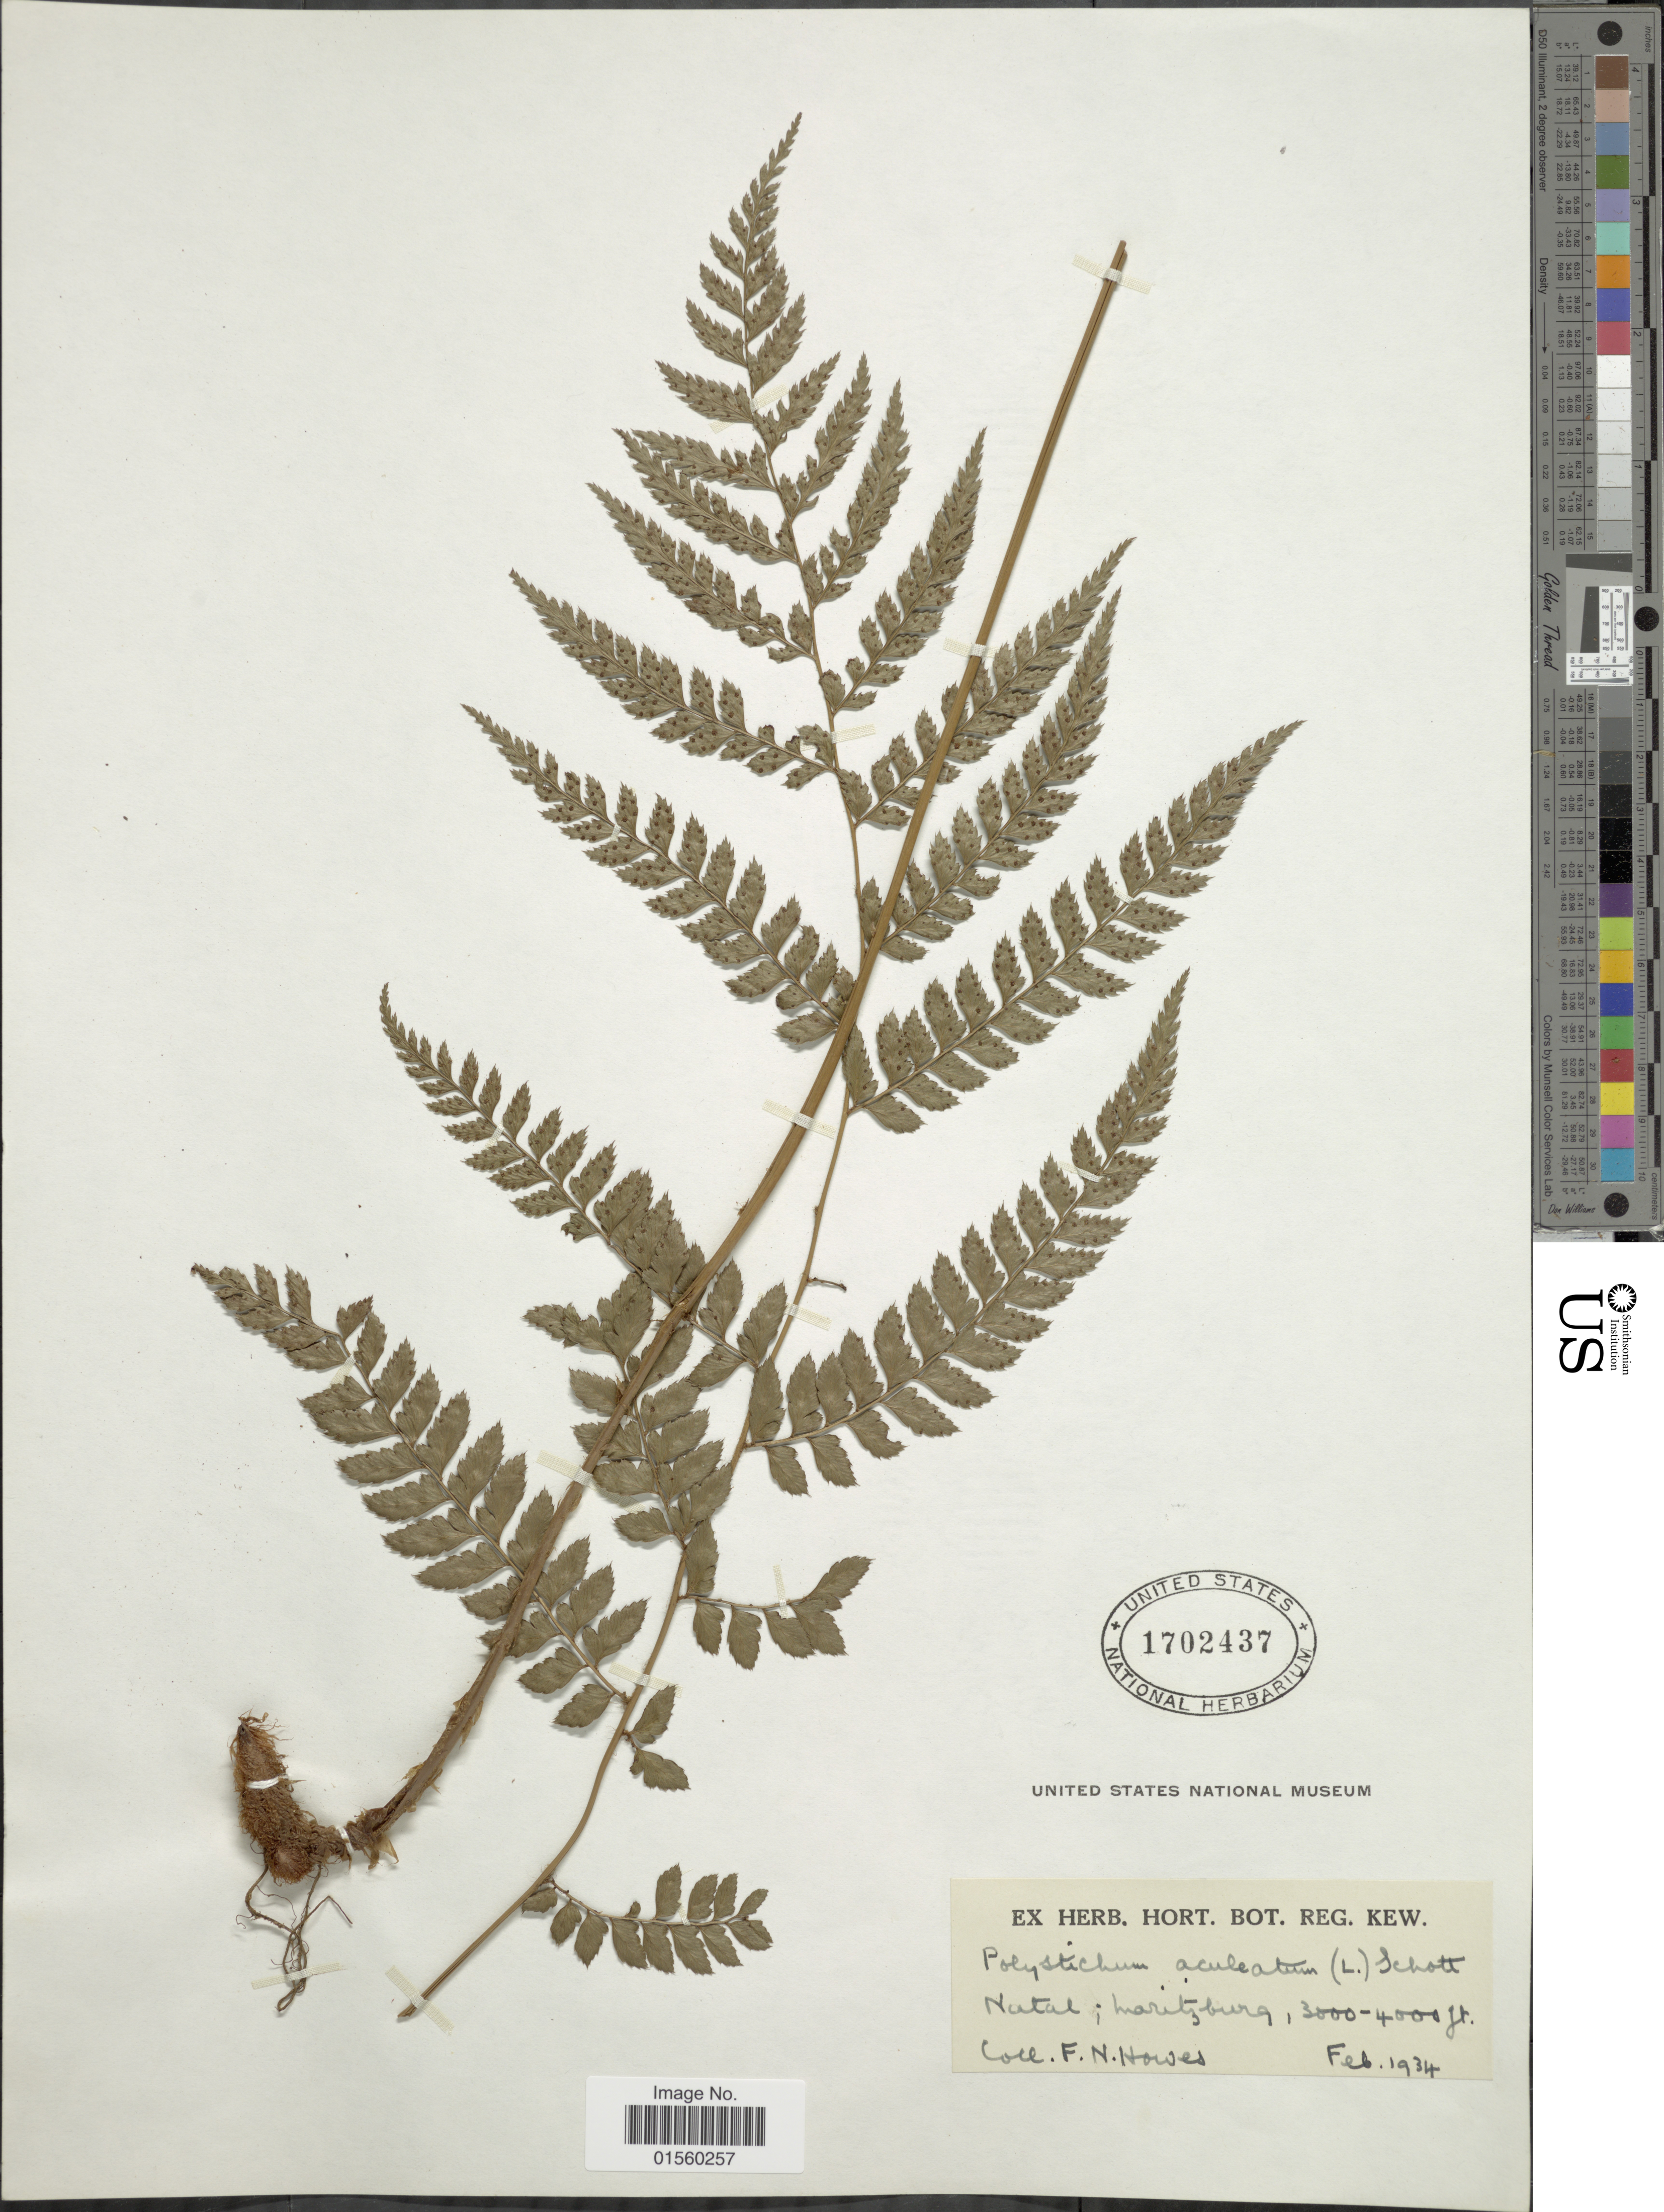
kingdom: Plantae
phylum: Tracheophyta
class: Polypodiopsida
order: Polypodiales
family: Dryopteridaceae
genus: Polystichum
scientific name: Polystichum setiferum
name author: (Forssk.) Moore ex Woynar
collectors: F. Howes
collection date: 1934-02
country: South Africa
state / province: KwaZulu-Natal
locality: Maritzburg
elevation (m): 914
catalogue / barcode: US 1702437